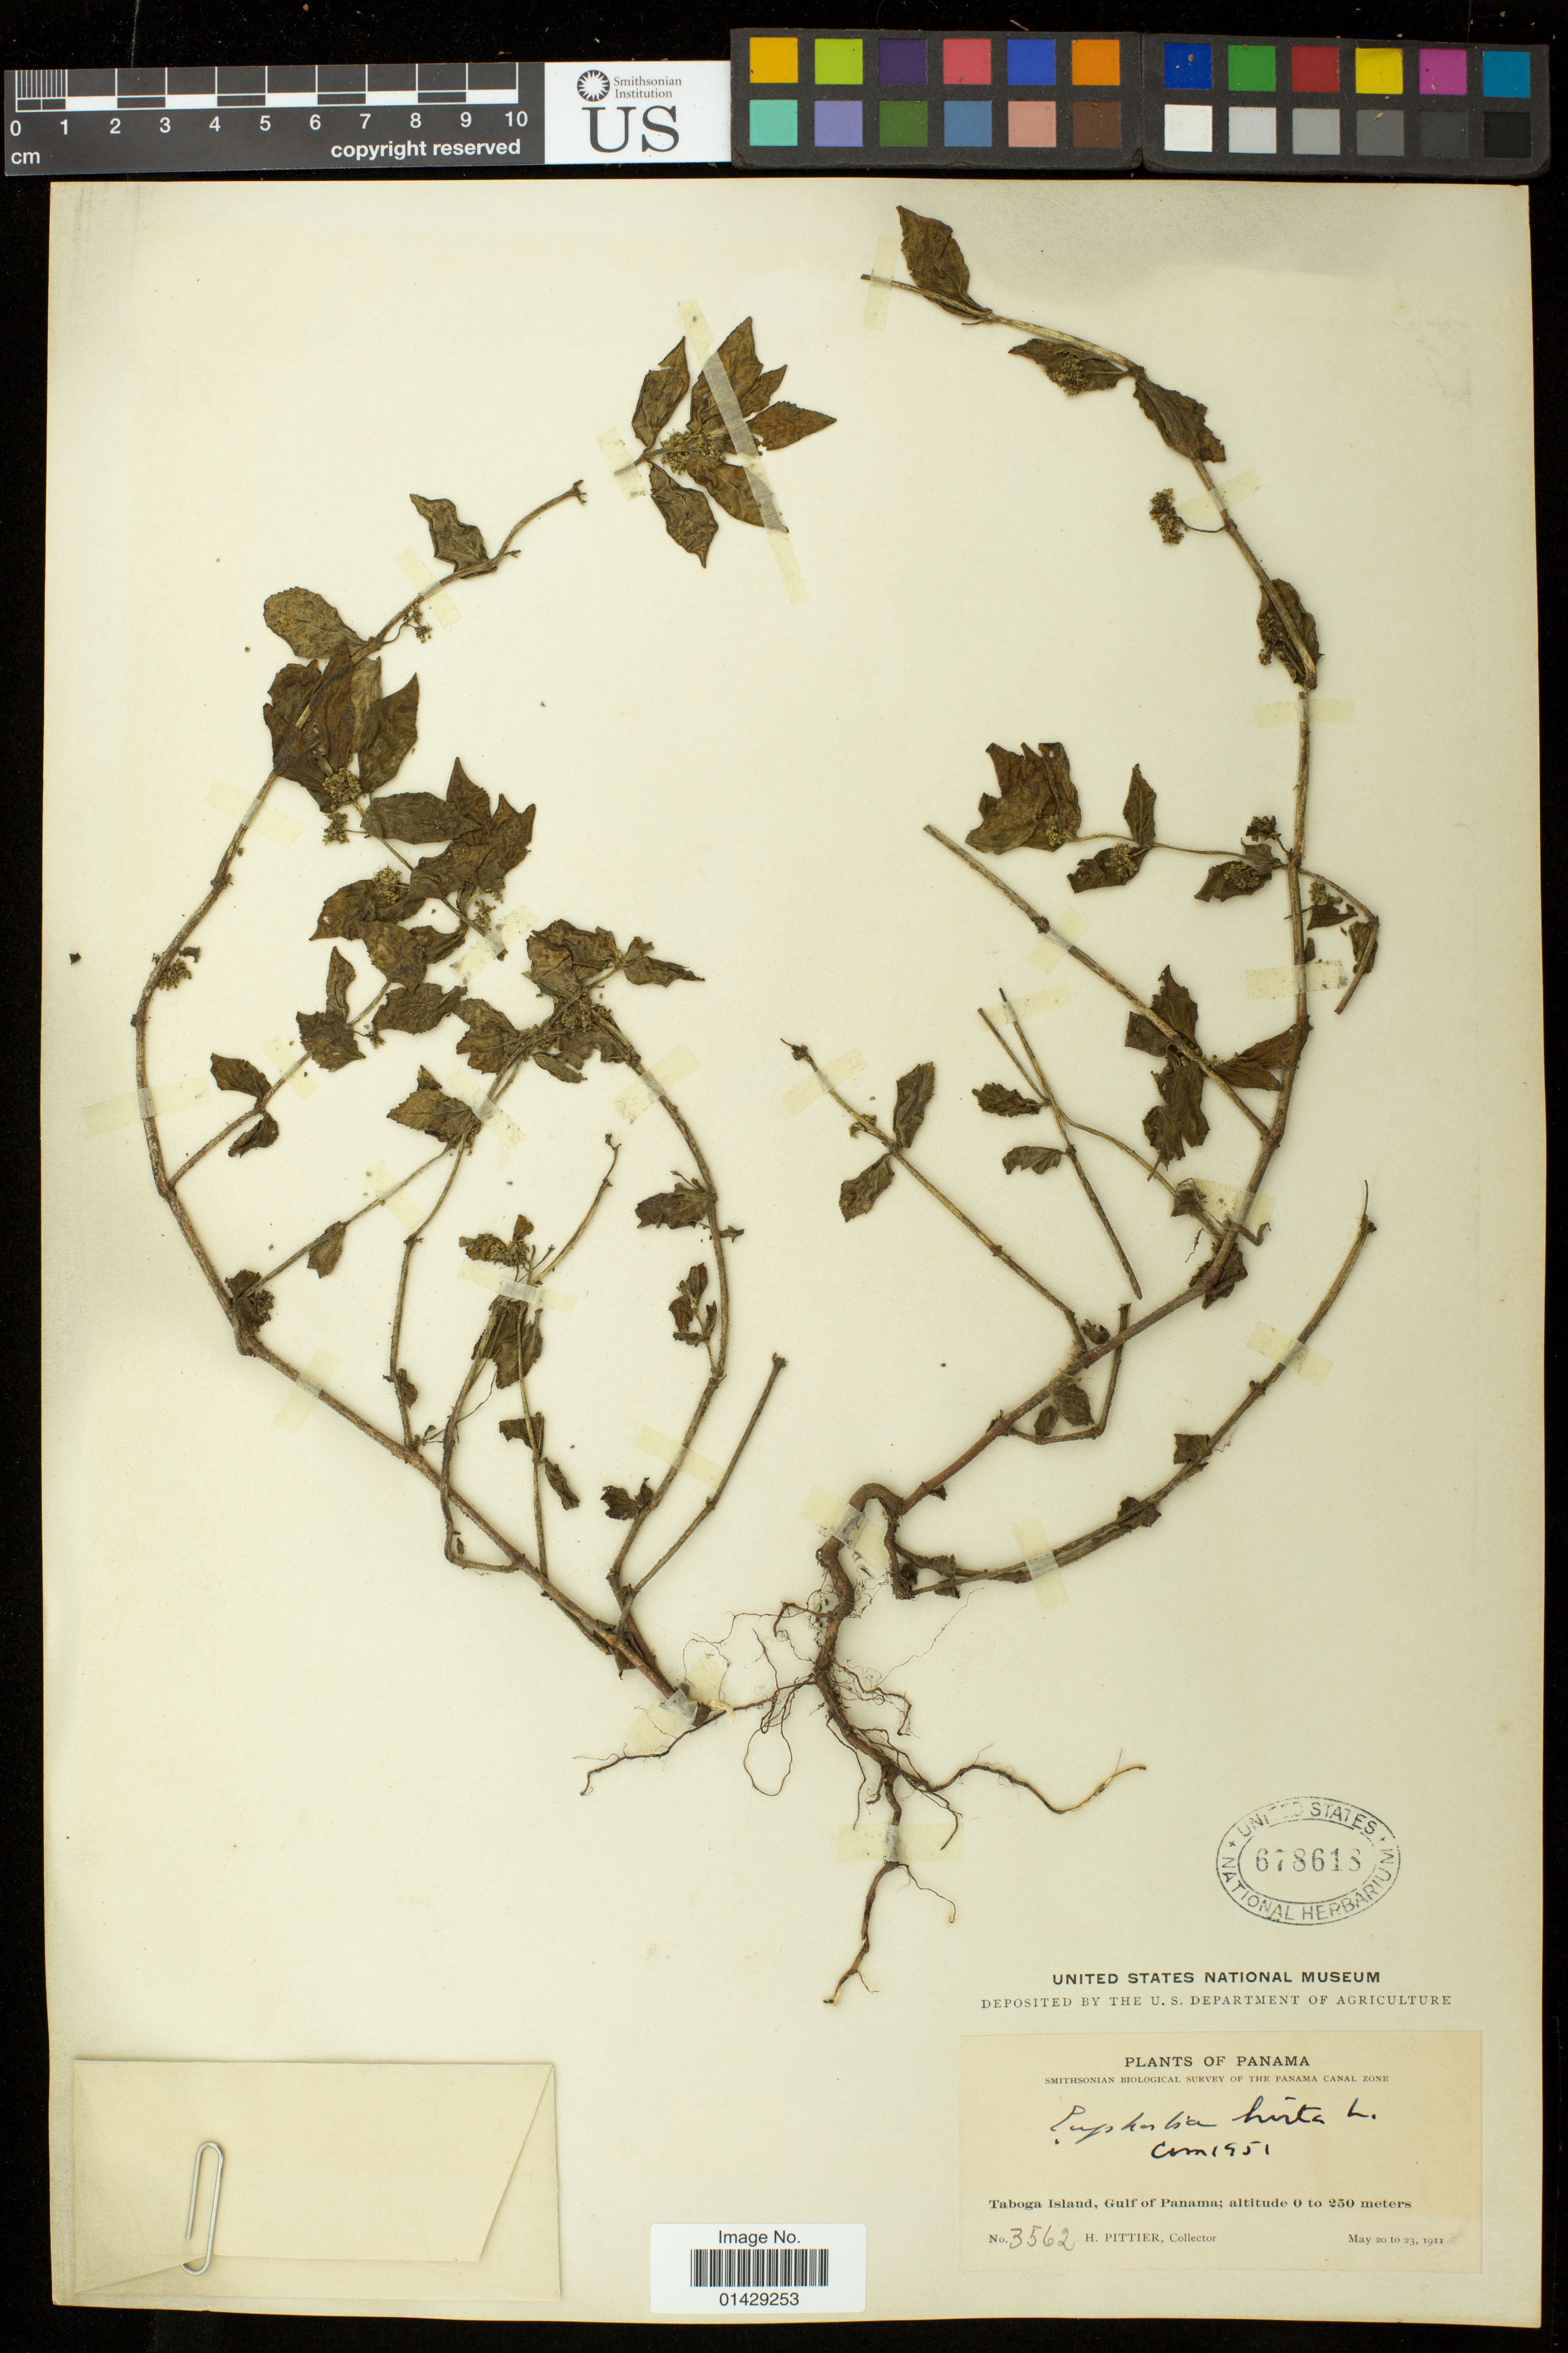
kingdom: Plantae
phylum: Tracheophyta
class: Magnoliopsida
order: Malpighiales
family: Euphorbiaceae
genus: Euphorbia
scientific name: Euphorbia hirta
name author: L.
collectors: H. F. Pittier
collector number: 3562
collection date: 1911-05-20/1911-05-23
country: Panama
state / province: Panamá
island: Taboga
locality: Taboga Island, Gulf of Panama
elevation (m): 0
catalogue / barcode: US 678618